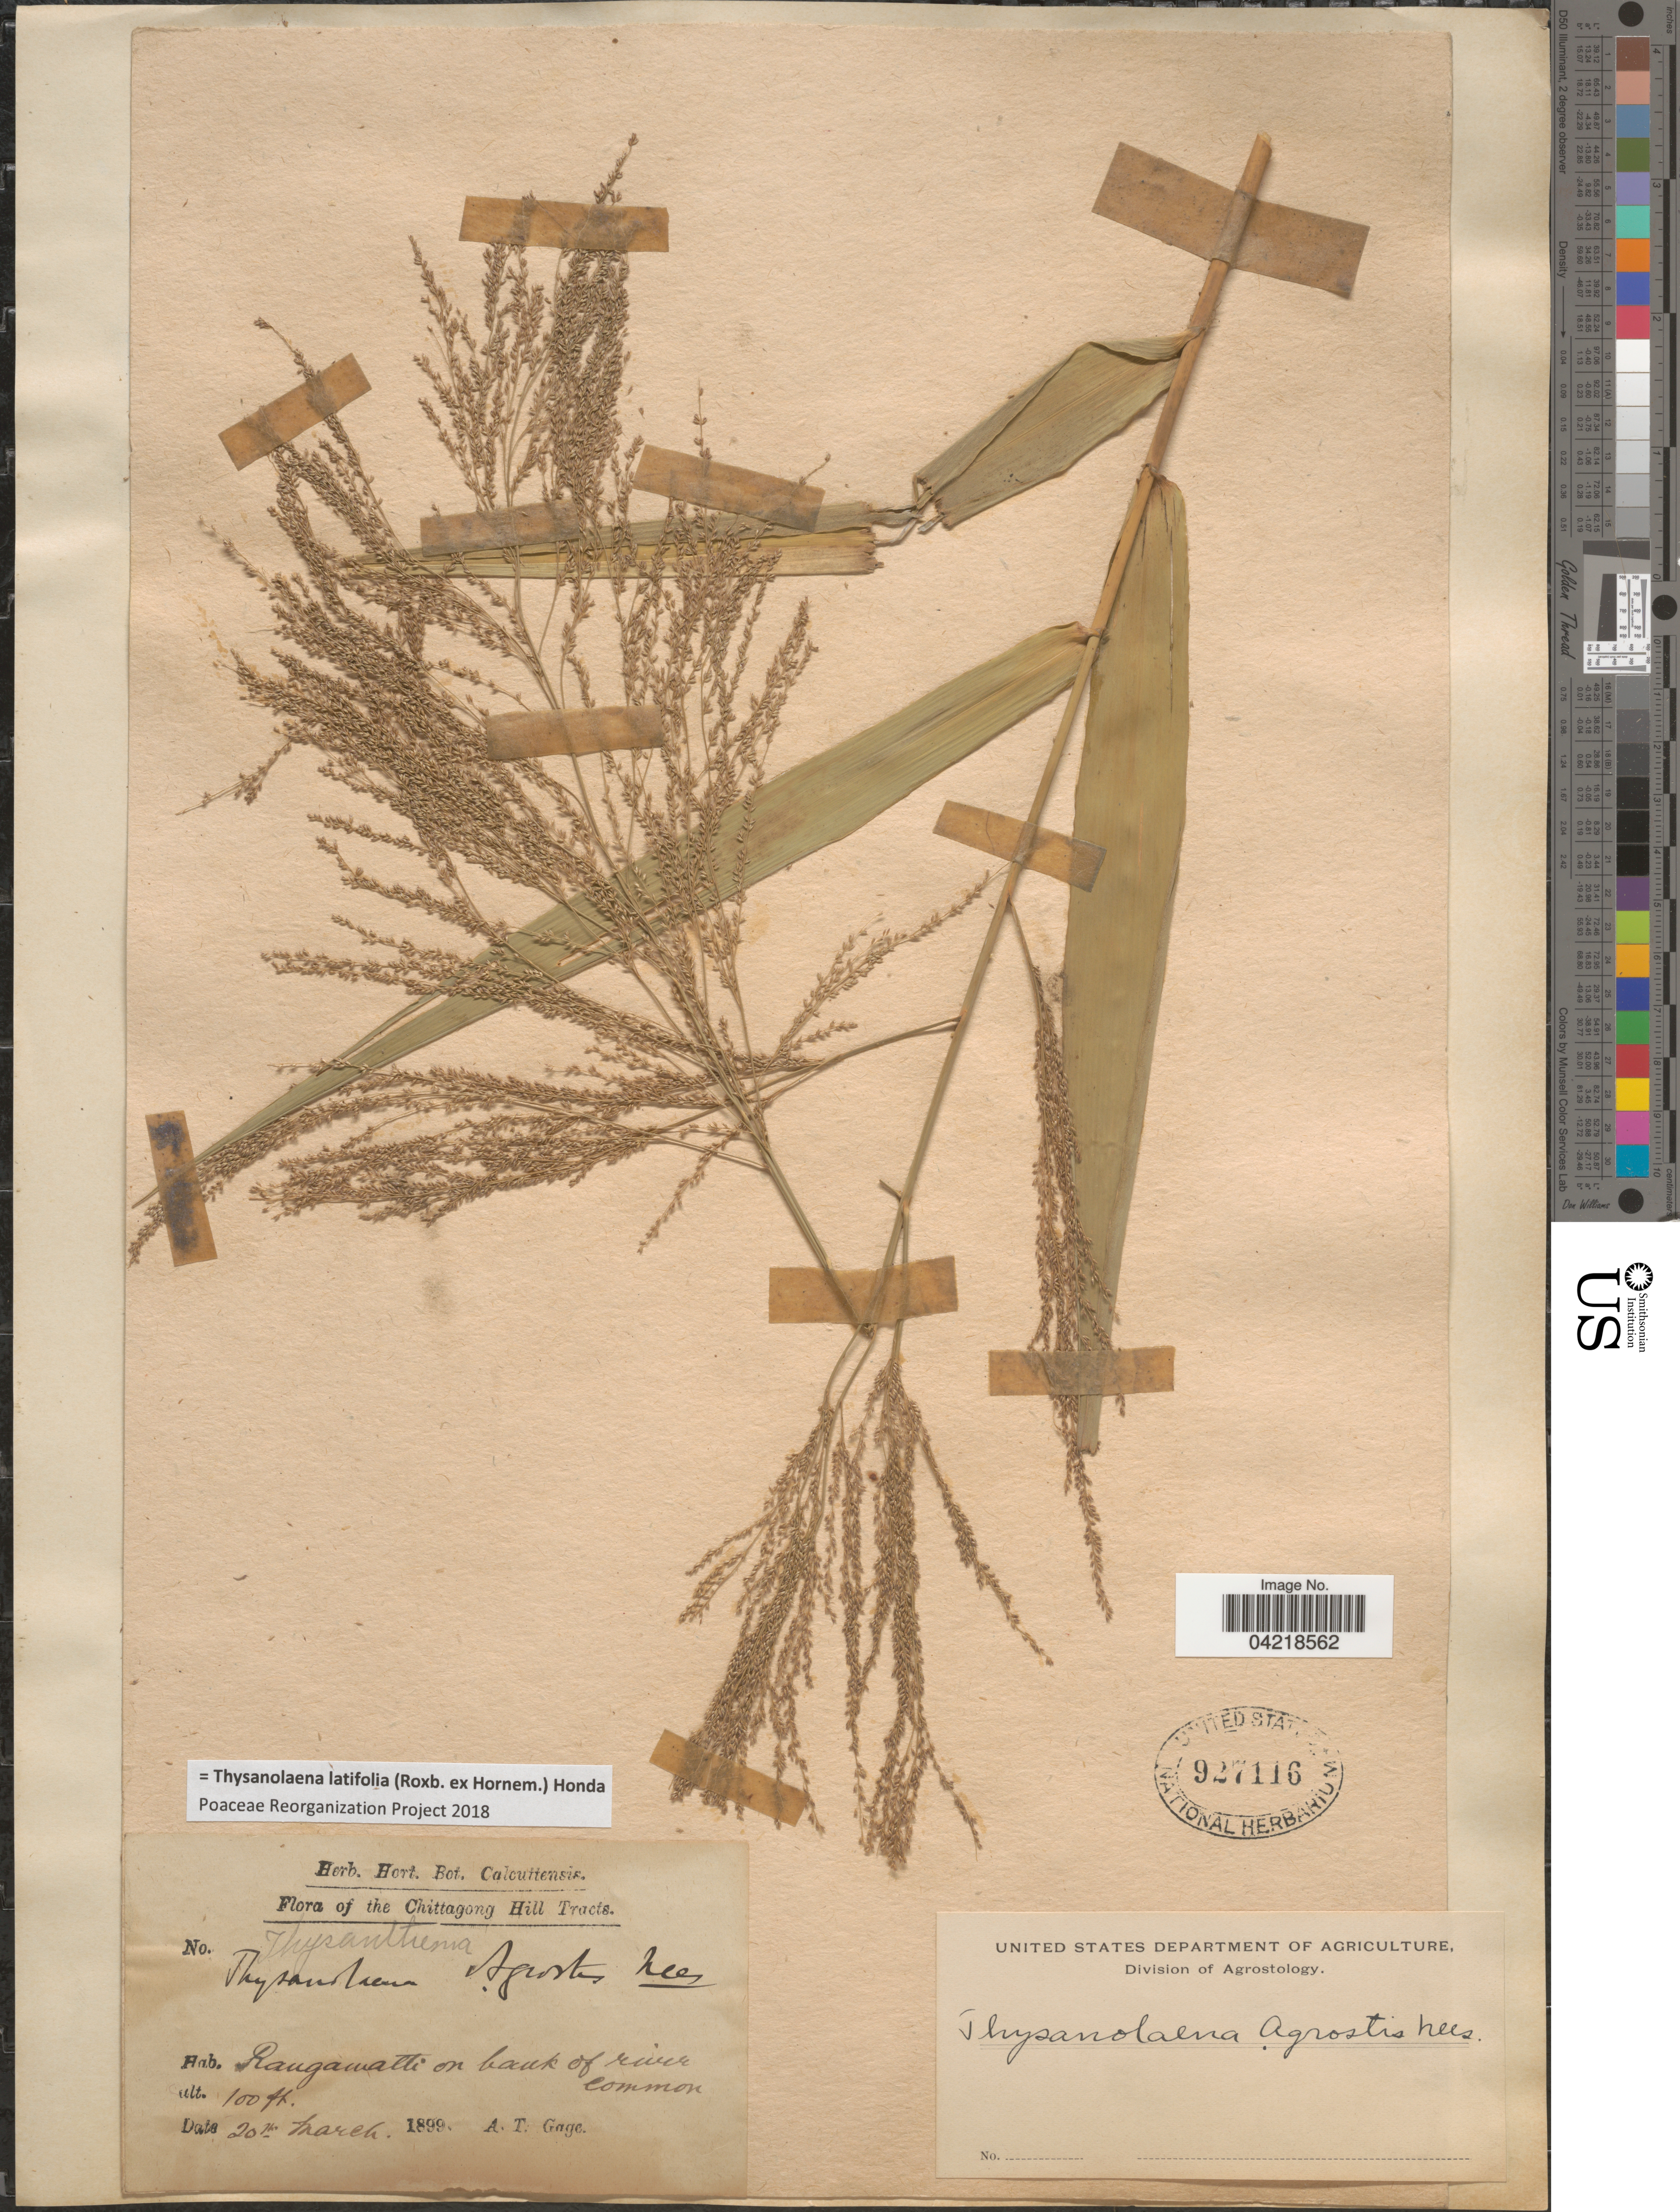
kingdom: Plantae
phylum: Tracheophyta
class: Liliopsida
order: Poales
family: Poaceae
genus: Thysanolaena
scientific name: Thysanolaena latifolia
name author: (Roxb. ex Hornem.) Honda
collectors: A. Gage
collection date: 1899-03-20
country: Bangladesh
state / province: Chittagong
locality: Chittagong Hill Tracts. Rangawatti on bank of river.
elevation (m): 30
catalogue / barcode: US 927116